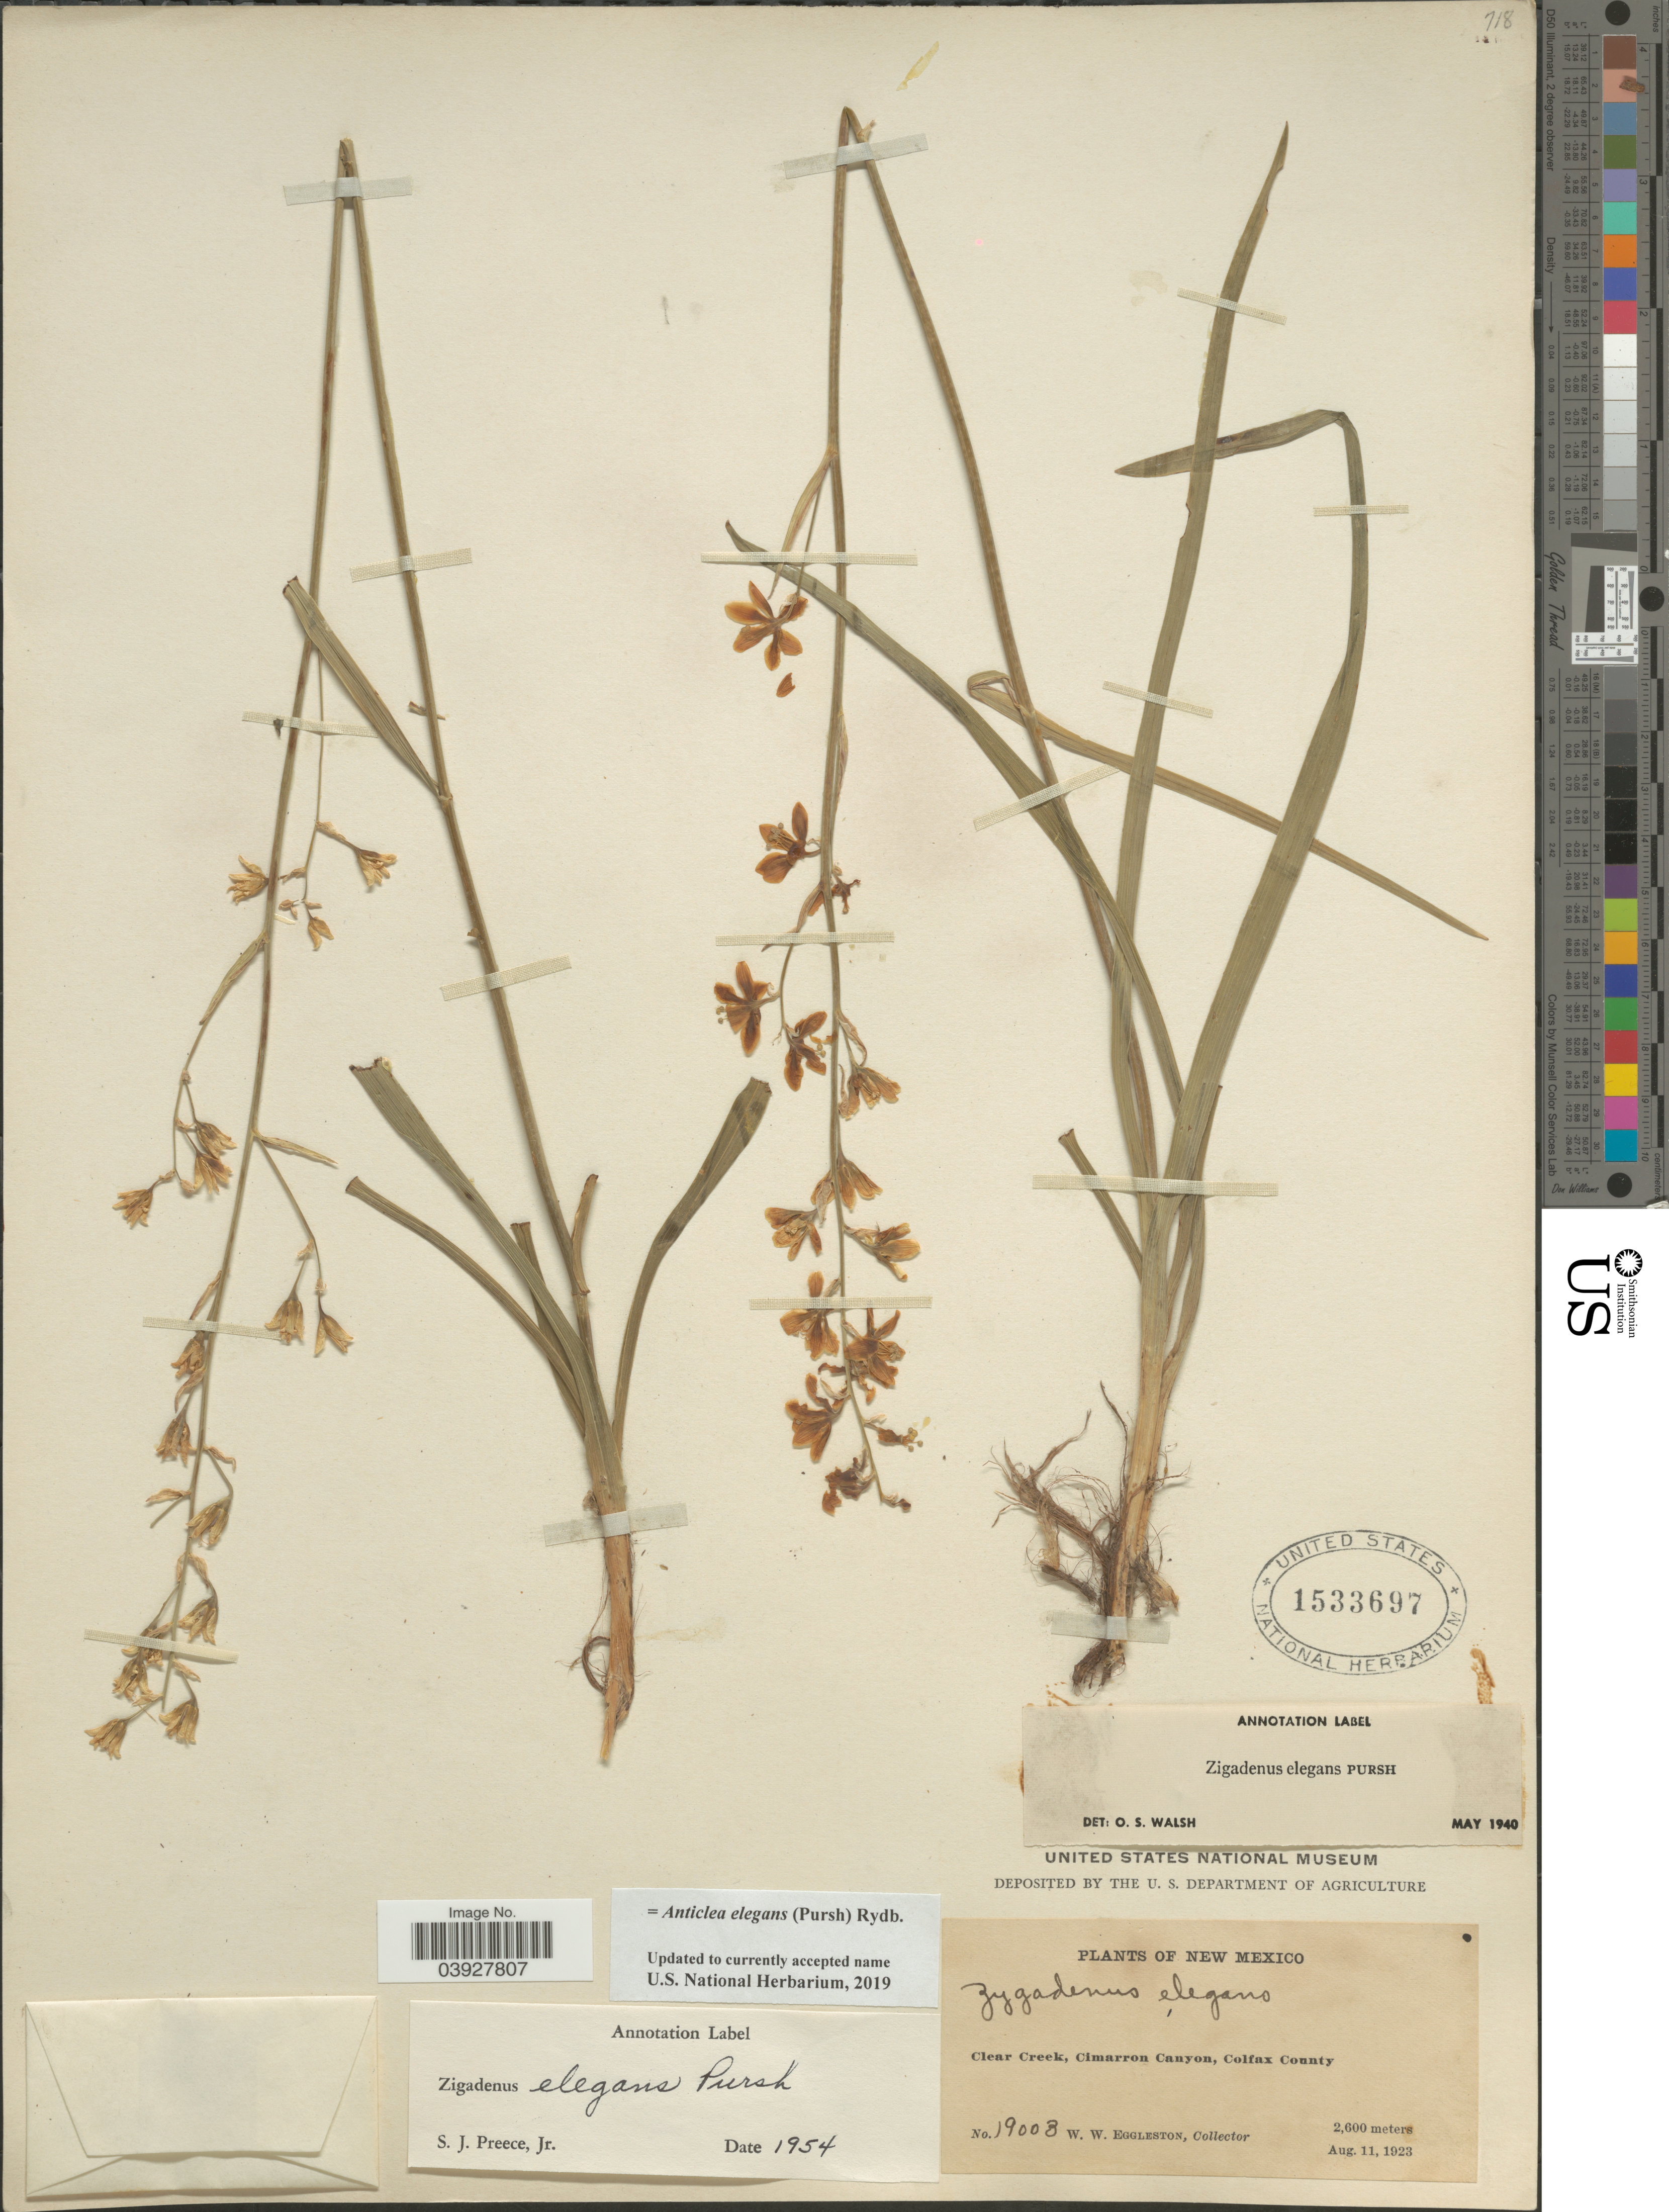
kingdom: Plantae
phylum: Tracheophyta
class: Liliopsida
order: Liliales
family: Melanthiaceae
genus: Anticlea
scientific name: Anticlea elegans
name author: (Pursh) Rydb.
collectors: W. W. Eggleston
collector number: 19003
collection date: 1923-08-11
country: United States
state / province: New Mexico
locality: Clear Creek, Cimarron Canyon, Colfax County.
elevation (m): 2600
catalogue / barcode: US 1533697